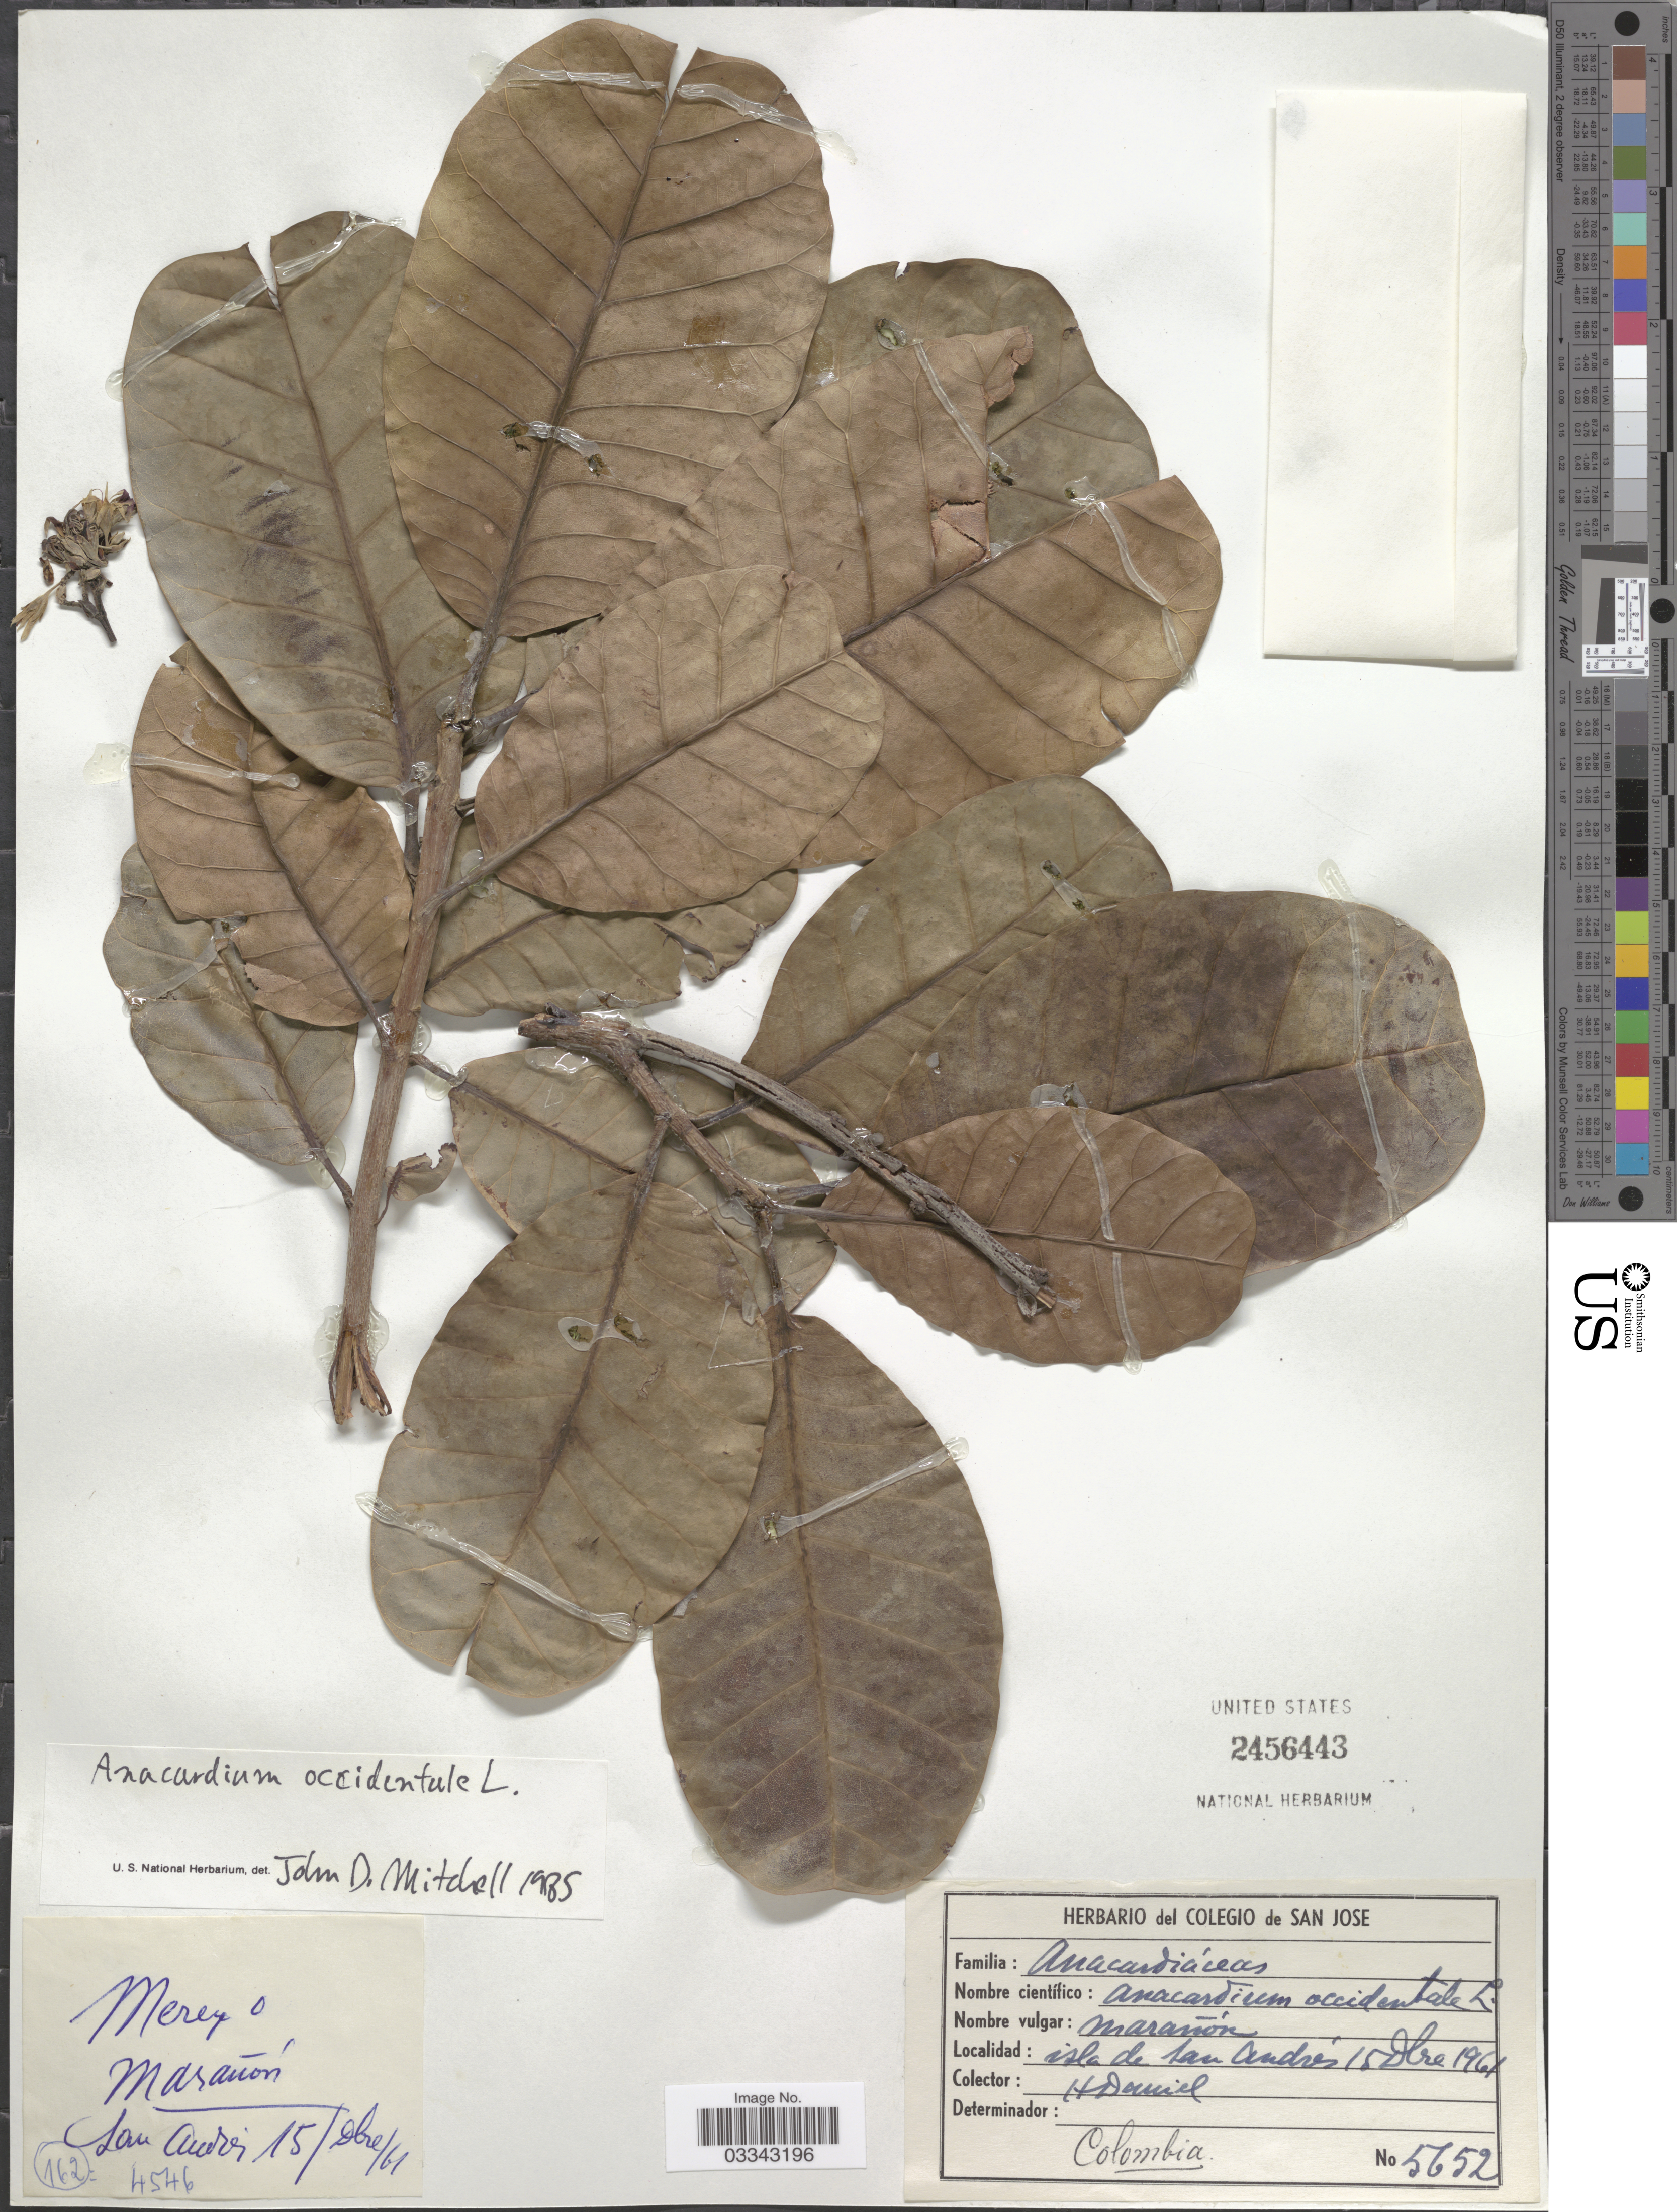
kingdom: Plantae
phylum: Tracheophyta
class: Magnoliopsida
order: Sapindales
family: Anacardiaceae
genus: Anacardium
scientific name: Anacardium occidentale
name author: L.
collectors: H. Daniel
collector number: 5652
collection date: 1961-12-15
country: Colombia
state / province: San Andres y Providencia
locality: Isla de San Andrés.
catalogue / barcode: US 2456443